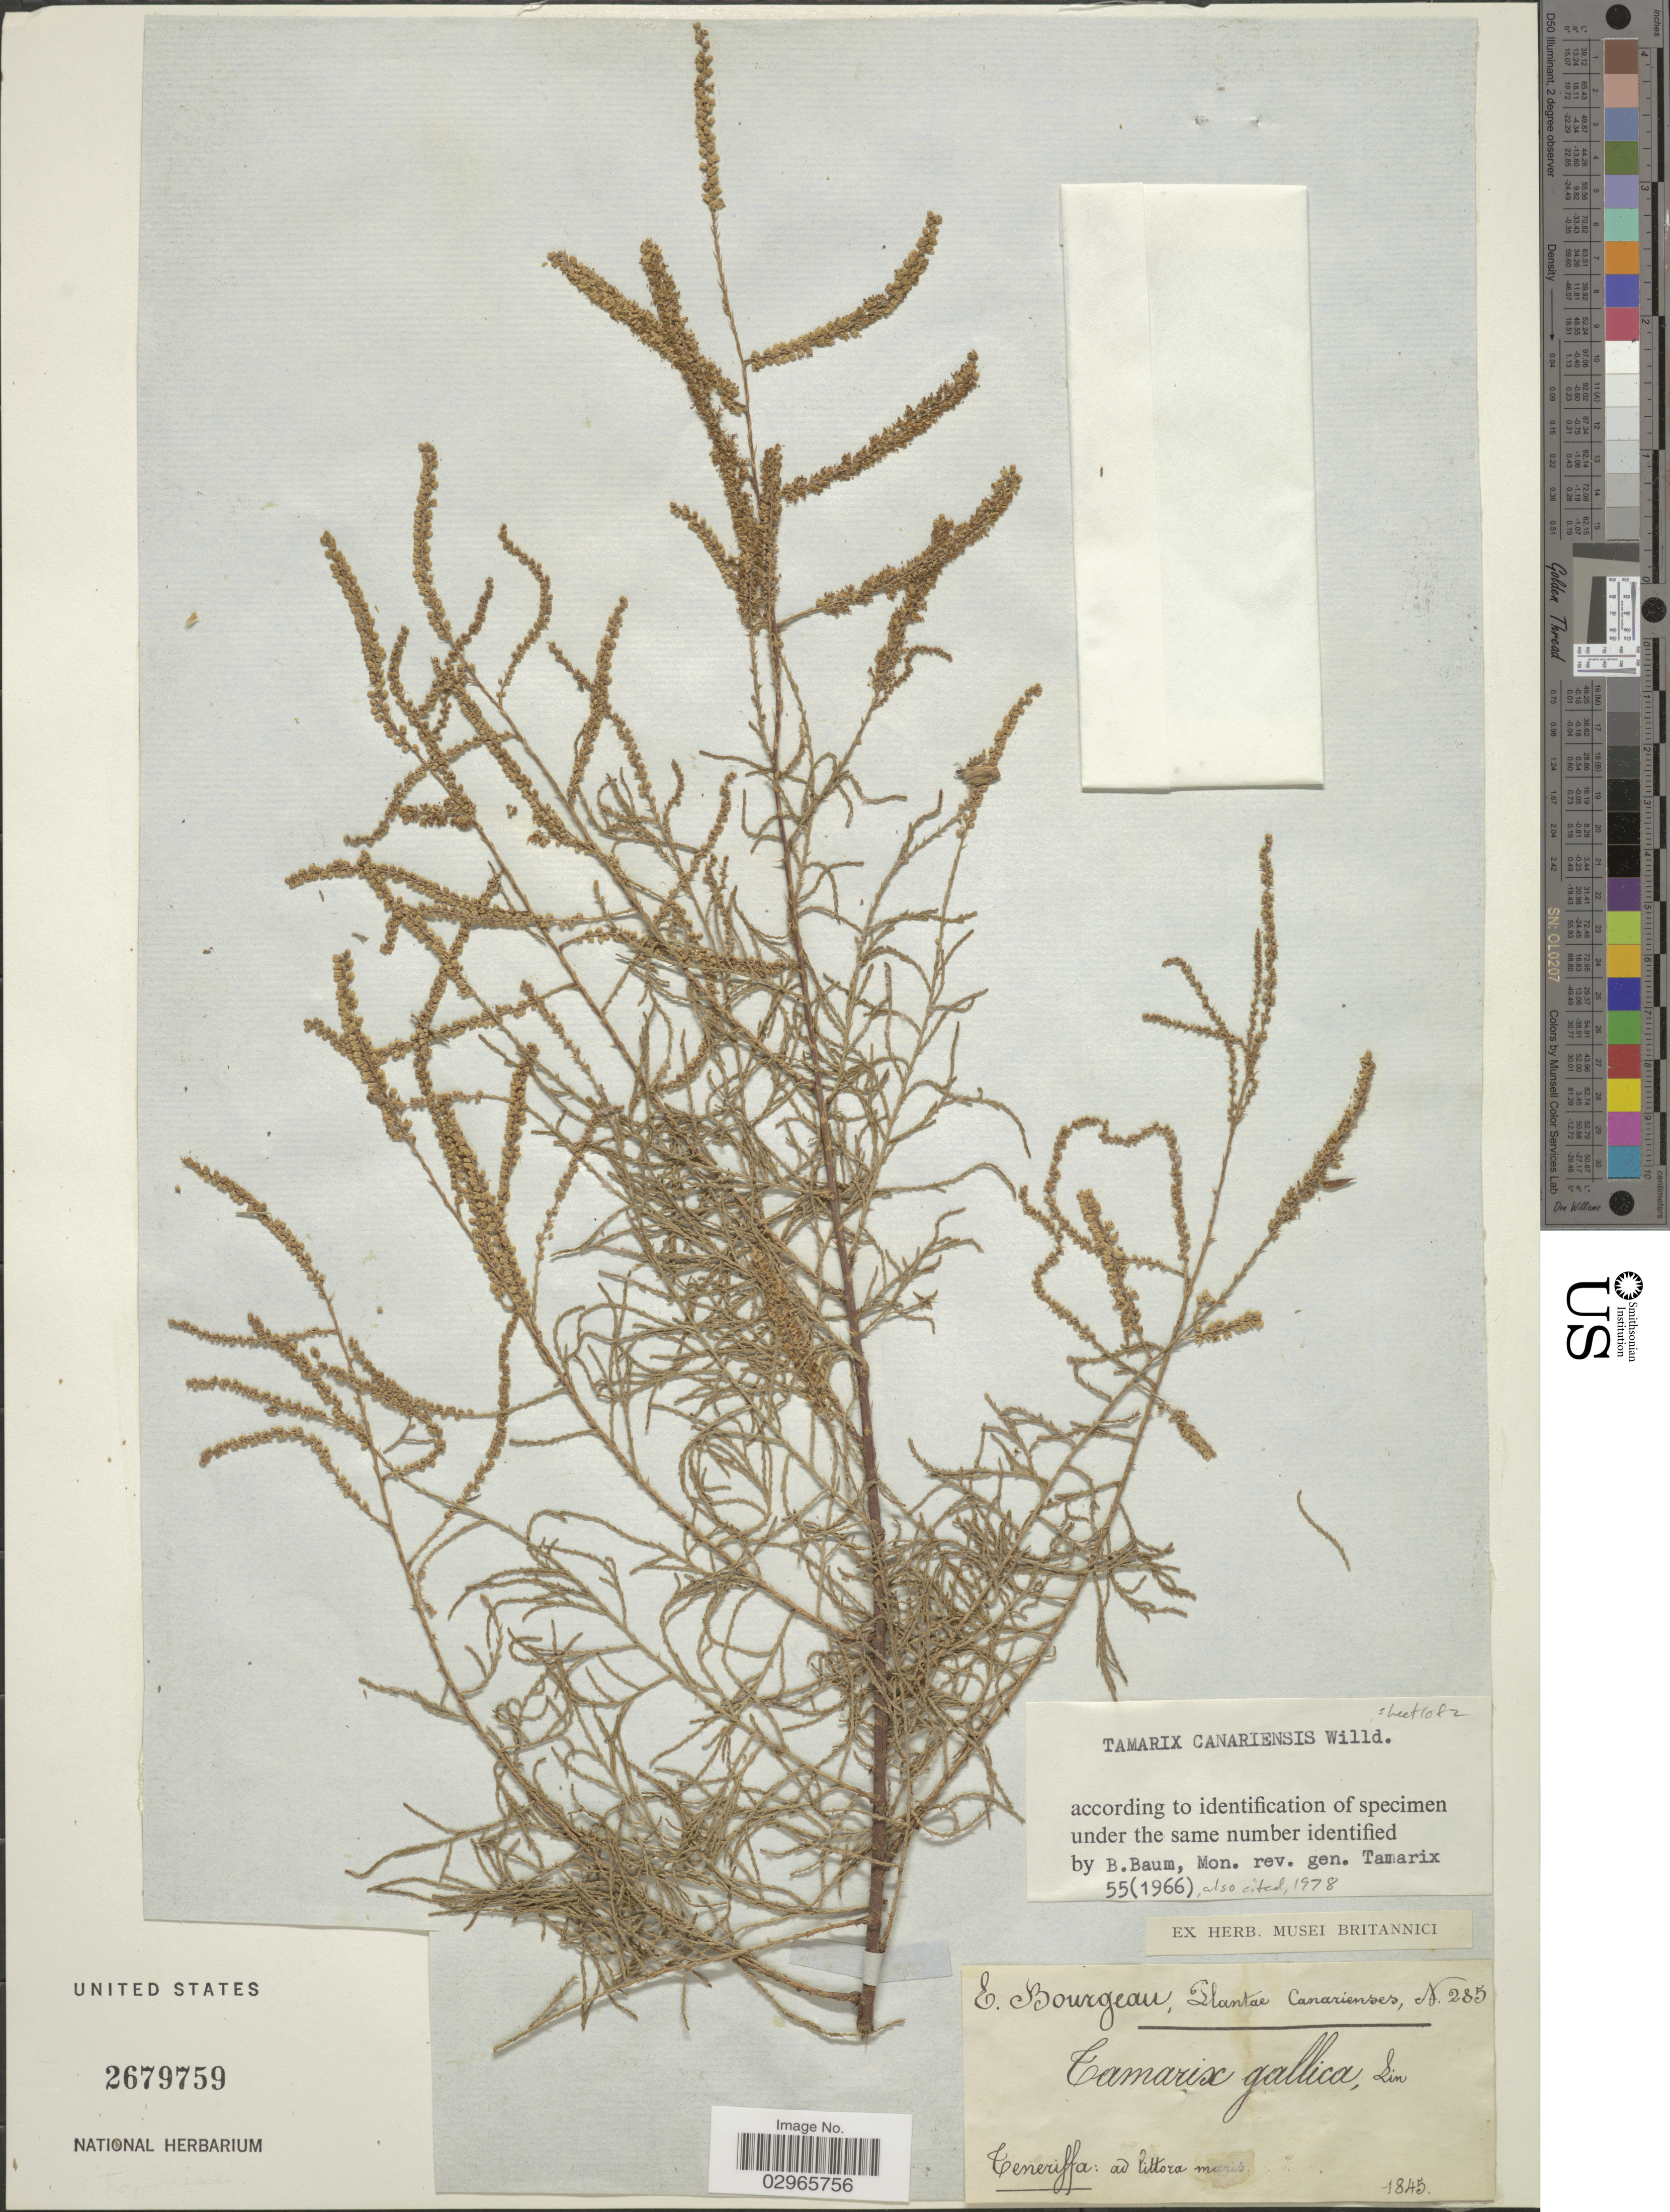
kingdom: Plantae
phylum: Tracheophyta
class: Magnoliopsida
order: Caryophyllales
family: Tamaricaceae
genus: Tamarix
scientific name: Tamarix canariensis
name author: Willd.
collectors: E. Bourgeau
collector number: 235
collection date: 1845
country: Spain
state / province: Canarias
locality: Canarienses. Teneriffa.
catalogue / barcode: US 2679759